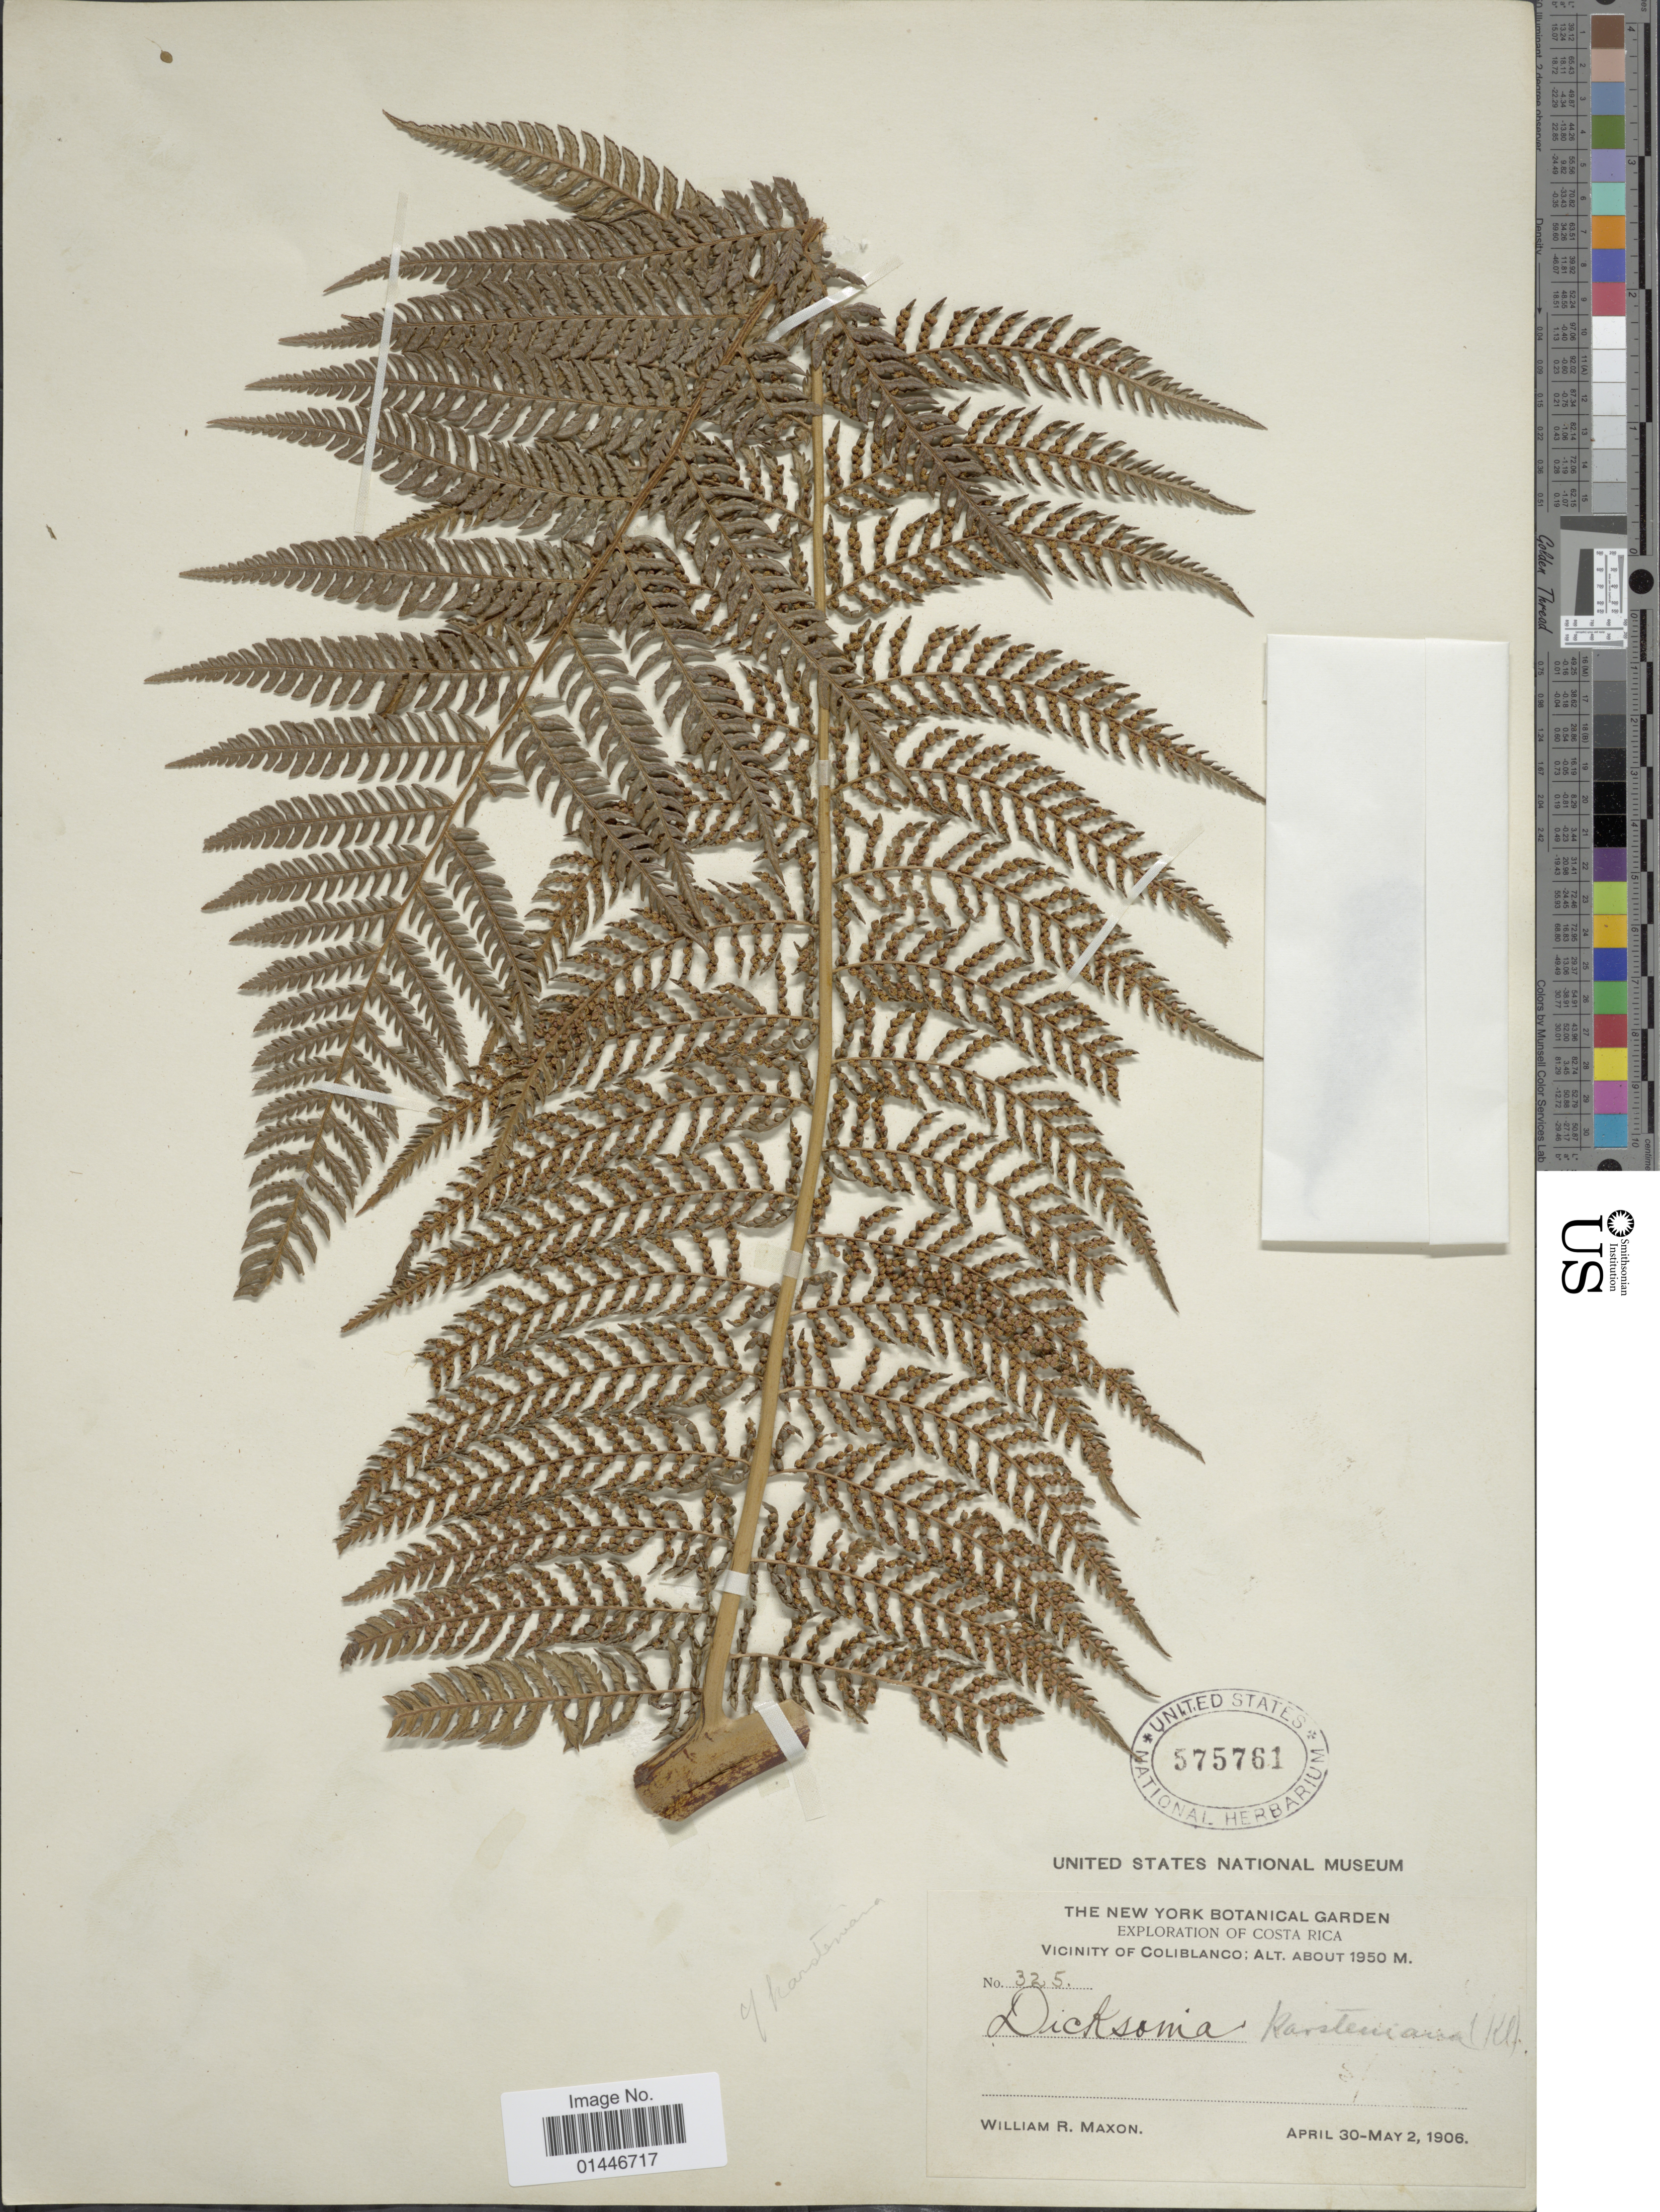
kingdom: Plantae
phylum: Tracheophyta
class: Polypodiopsida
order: Cyatheales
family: Dicksoniaceae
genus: Dicksonia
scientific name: Dicksonia karsteniana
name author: Klotzsch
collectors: W. R. Maxon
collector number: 325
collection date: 1906-04-30/1906-05-02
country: Costa Rica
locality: Vicinity of Coliblanco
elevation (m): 1950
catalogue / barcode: US 575761